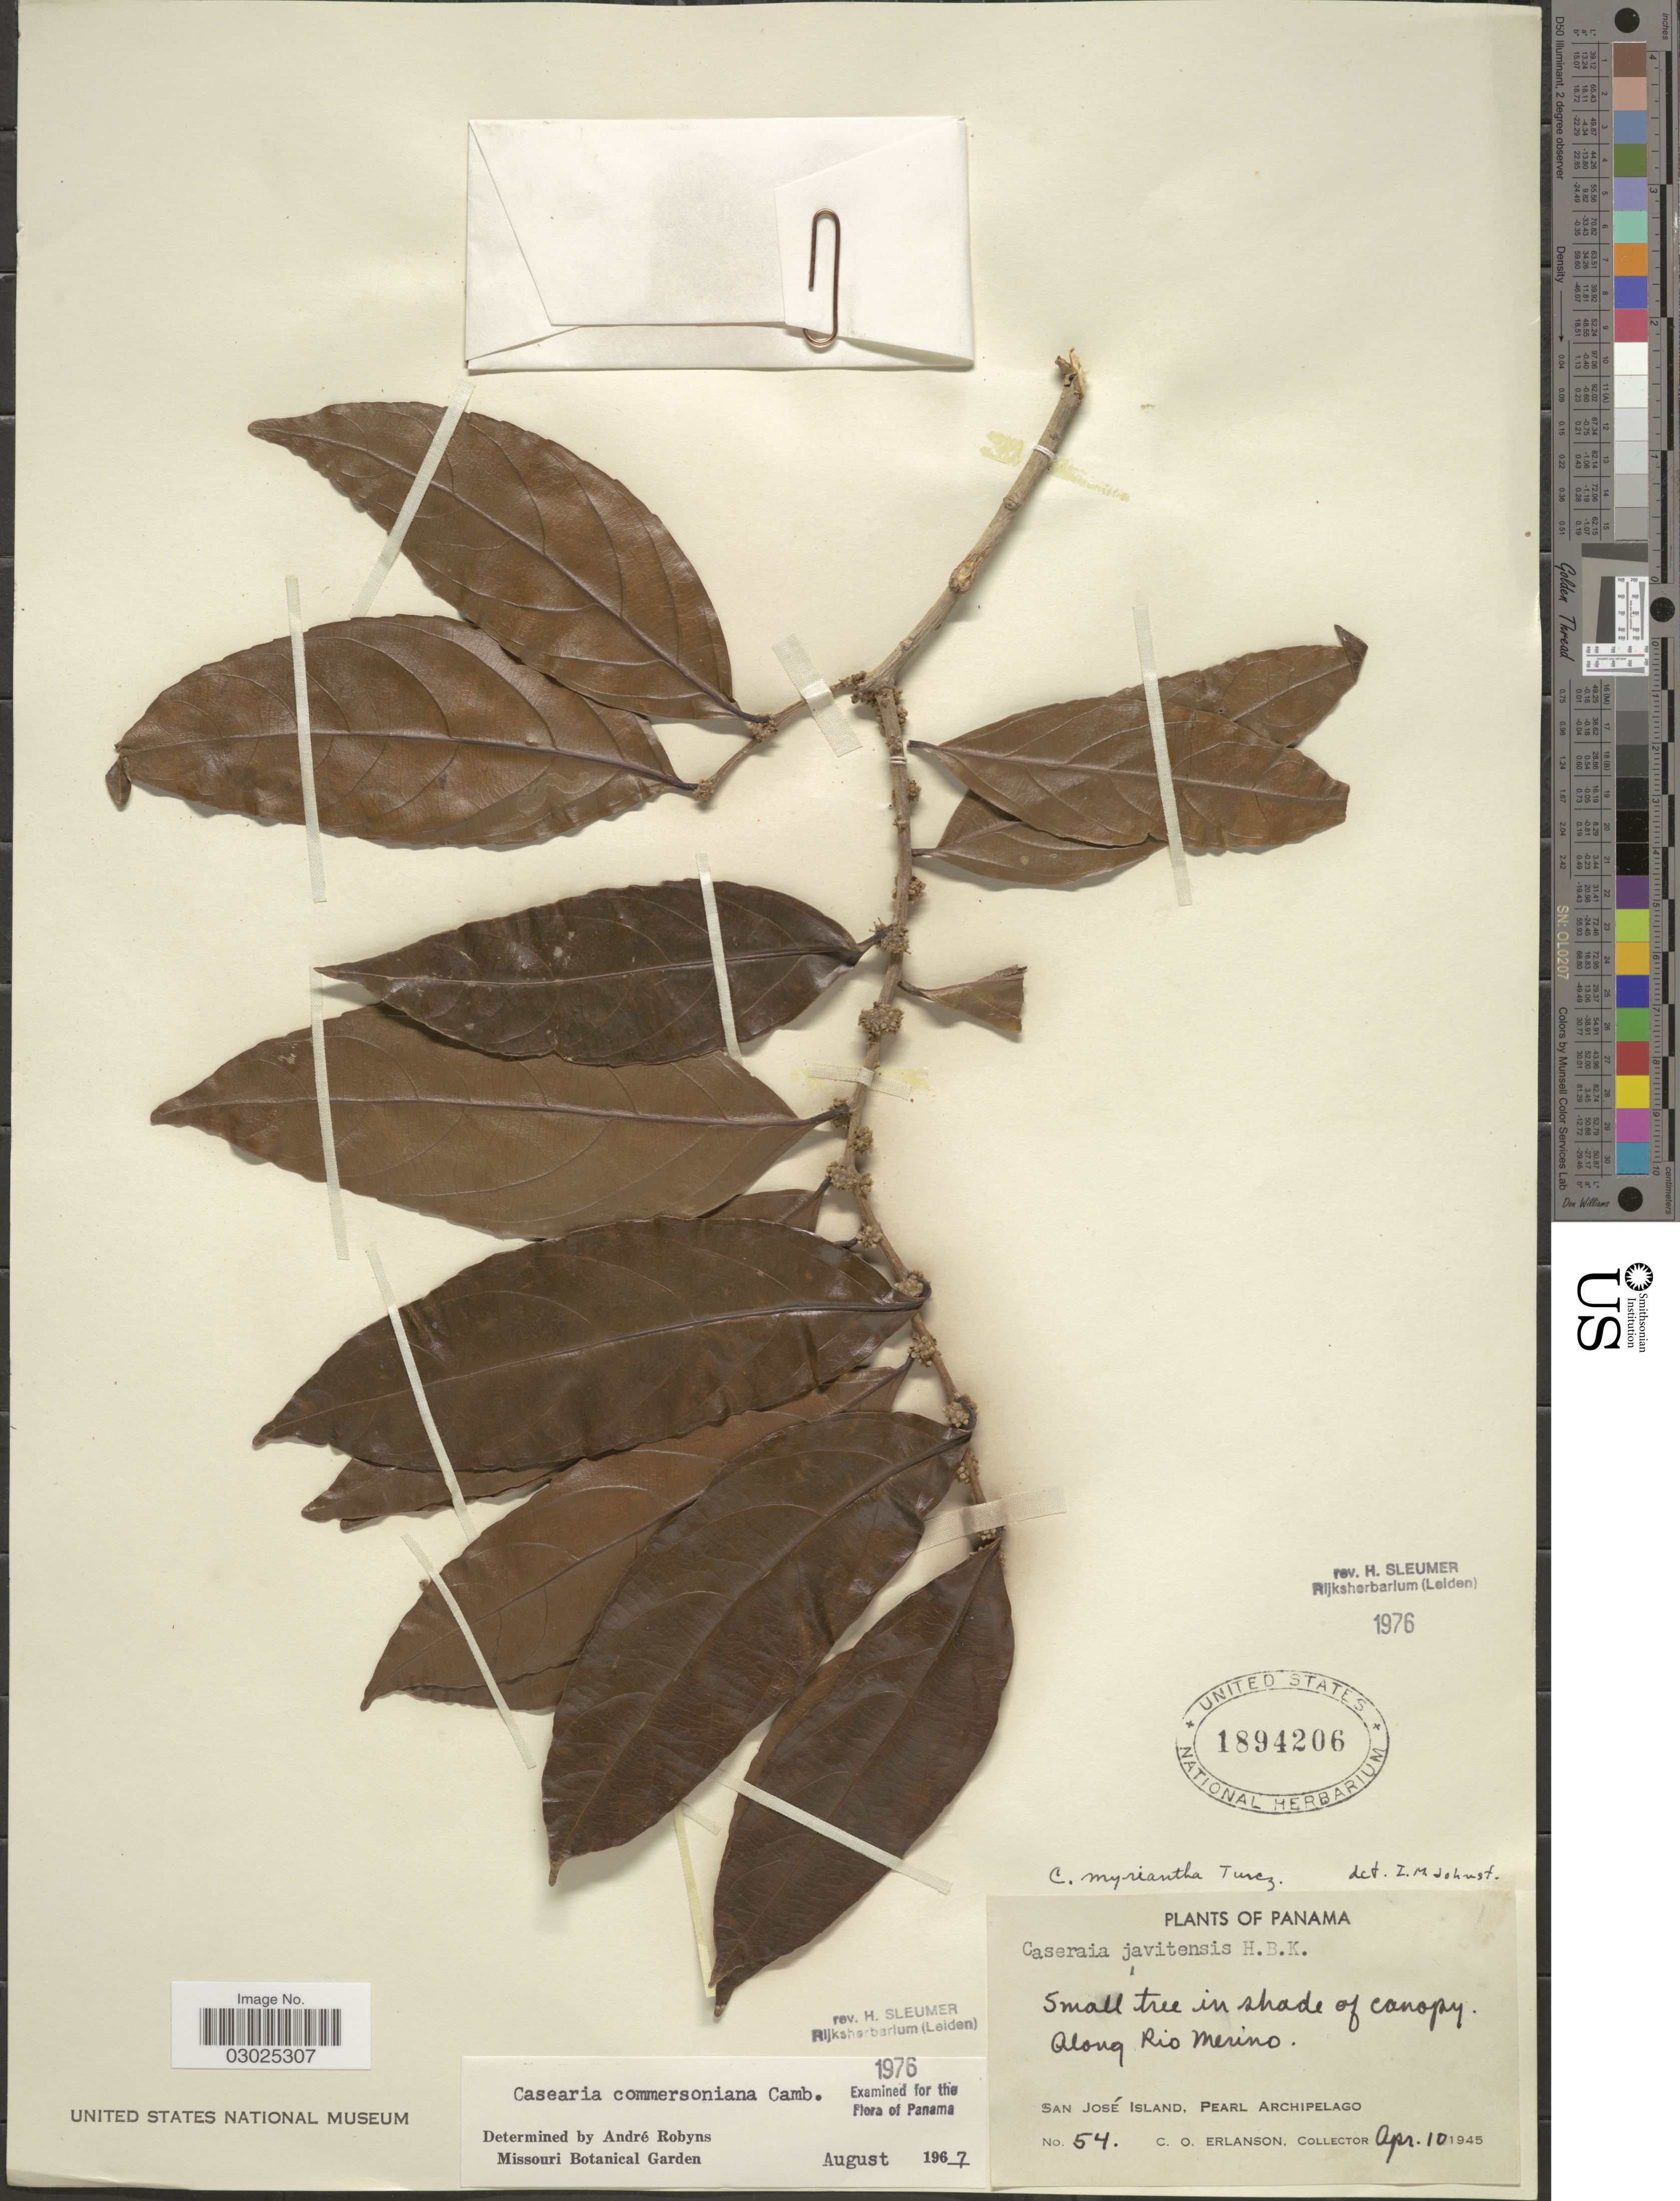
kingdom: Plantae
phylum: Tracheophyta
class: Magnoliopsida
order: Malpighiales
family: Salicaceae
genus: Piparea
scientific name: Piparea dentata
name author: Aubl.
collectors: C. O. Erlanson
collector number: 54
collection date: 1945-04-10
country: Panama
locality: Along Rio Merino. San José Island, Pearl Archipelago.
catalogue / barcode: US 1894206